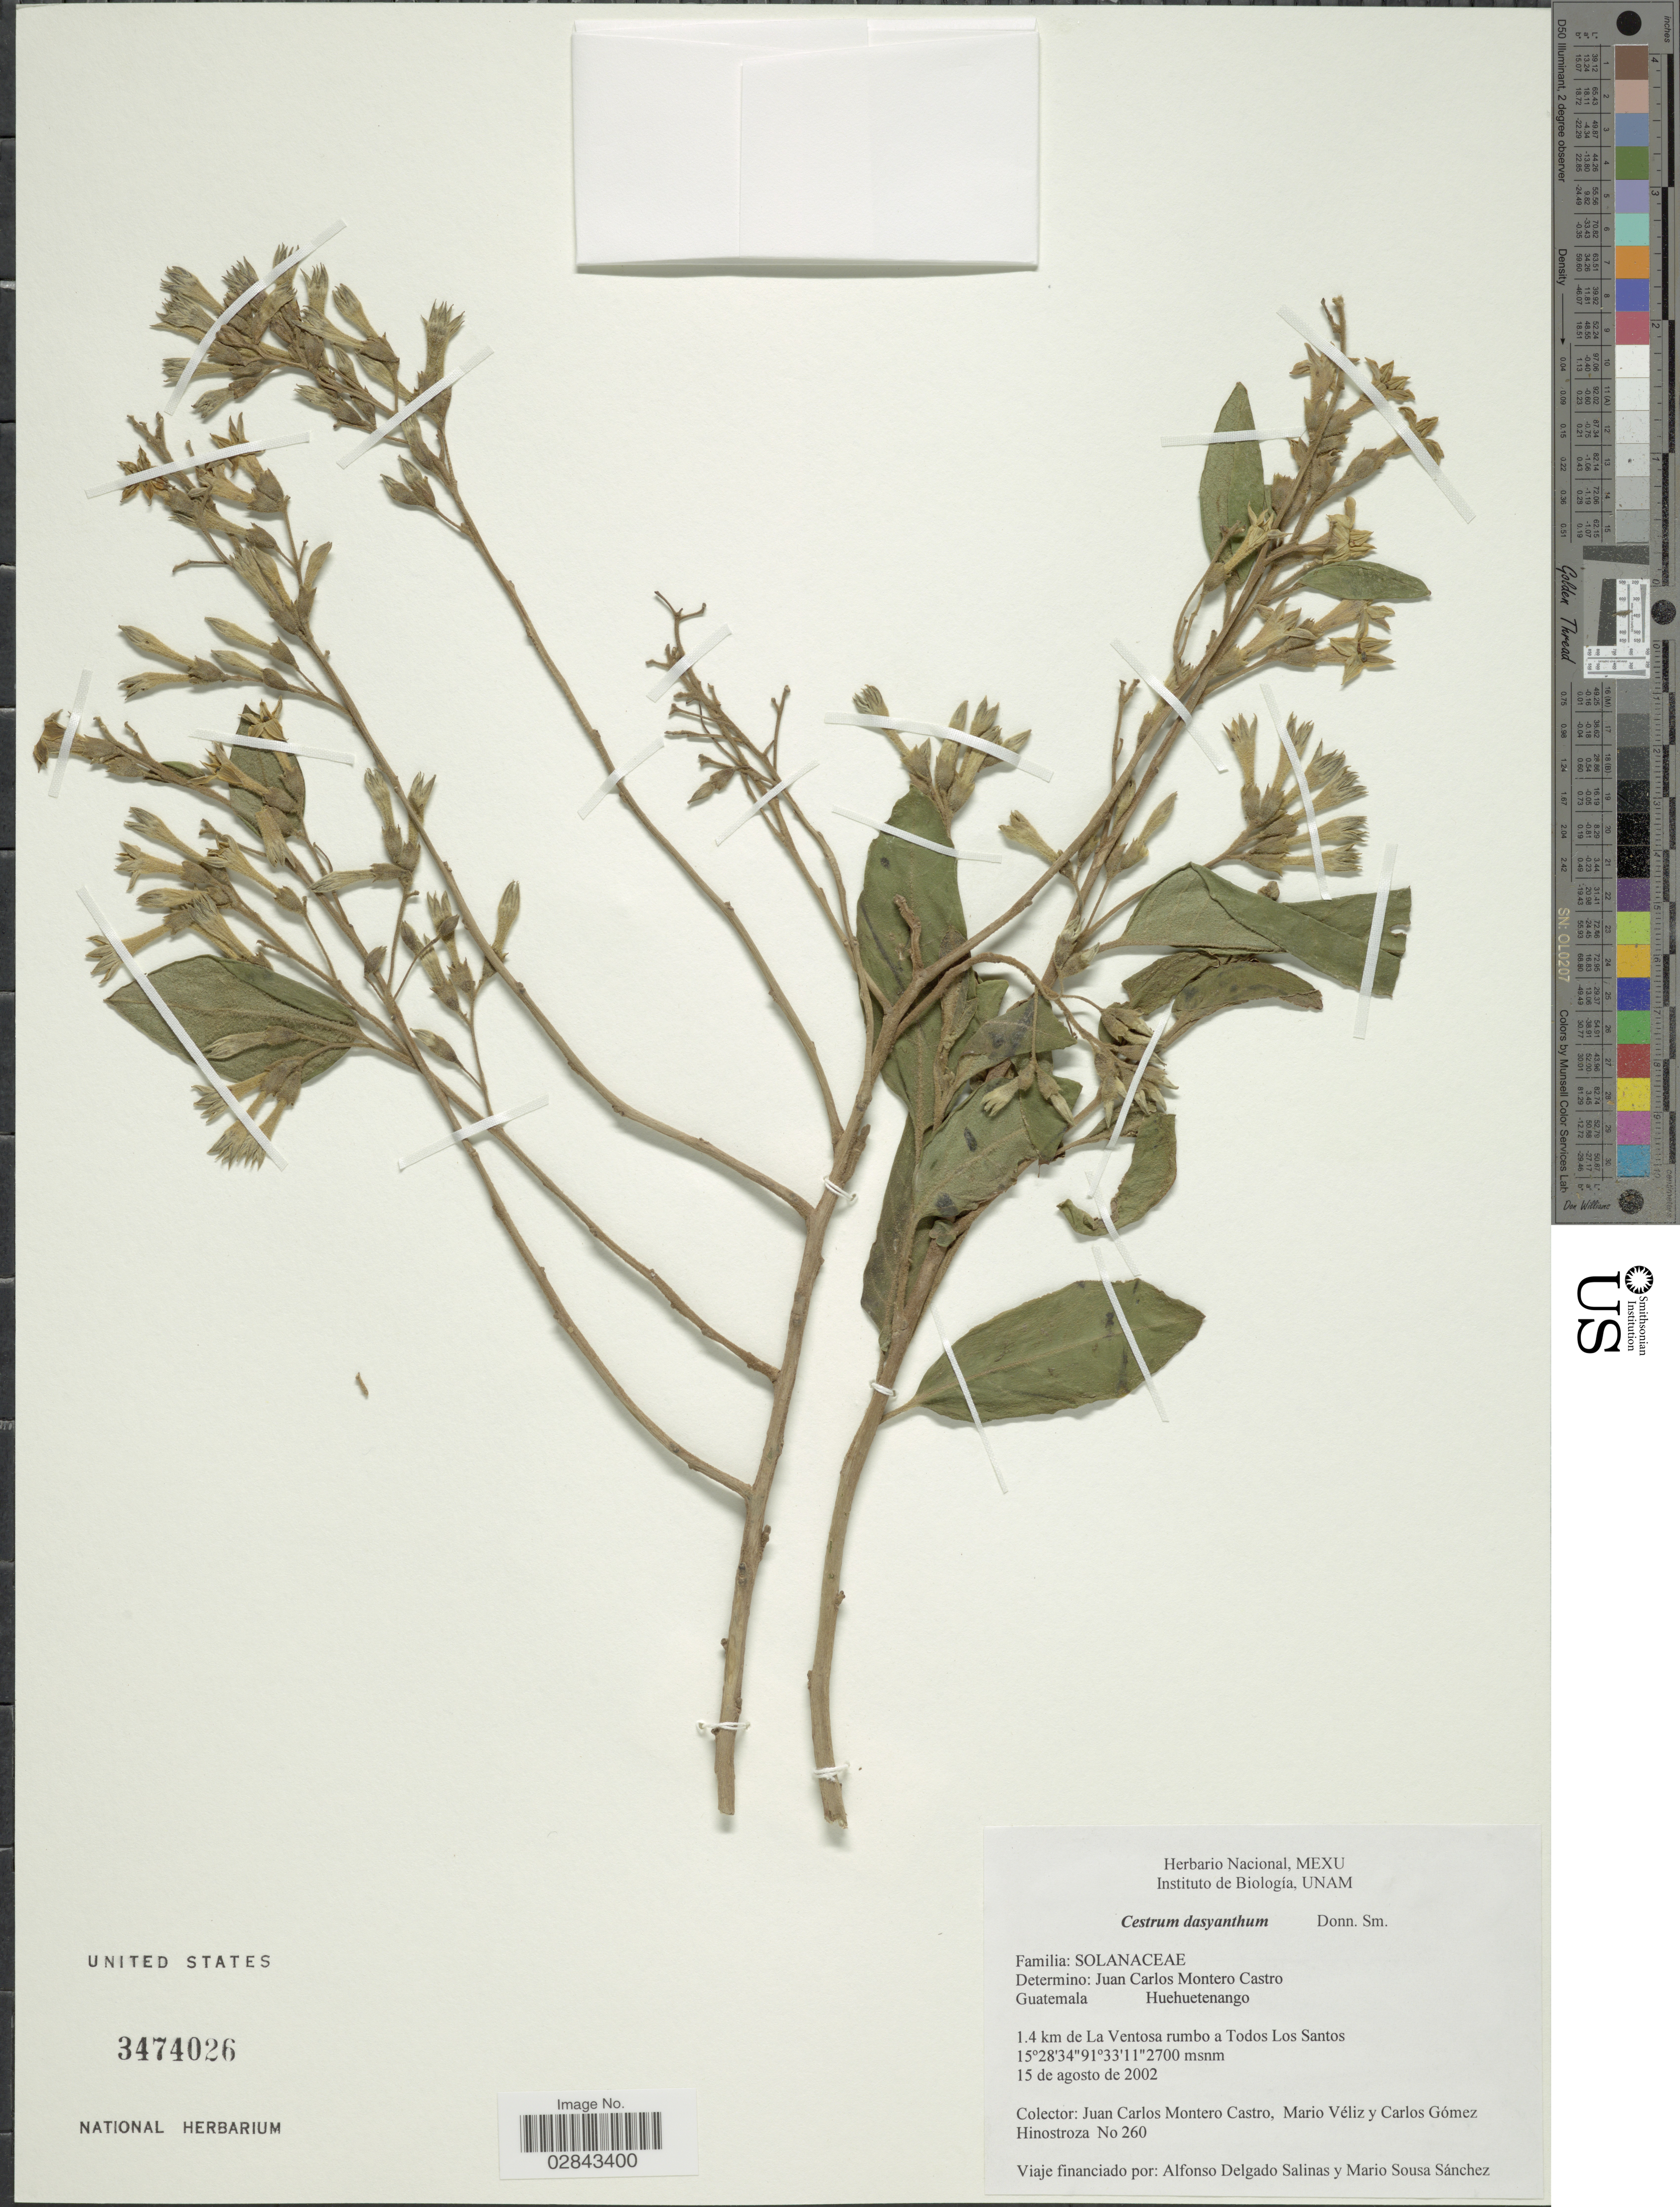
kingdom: Plantae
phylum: Tracheophyta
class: Magnoliopsida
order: Solanales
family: Solanaceae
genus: Cestrum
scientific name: Cestrum dasyanthum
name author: Donn. Sm.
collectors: J. Montero-Castro, M. Véliz, C. Gómez Hinostrosa & C. Gómez Hinostrosa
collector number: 260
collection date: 2002-08-15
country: Guatemala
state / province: Huehuetenango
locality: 1.4 km de La Ventosa rumbo a Todos Los Santos.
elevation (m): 2700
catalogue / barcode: US 3474026